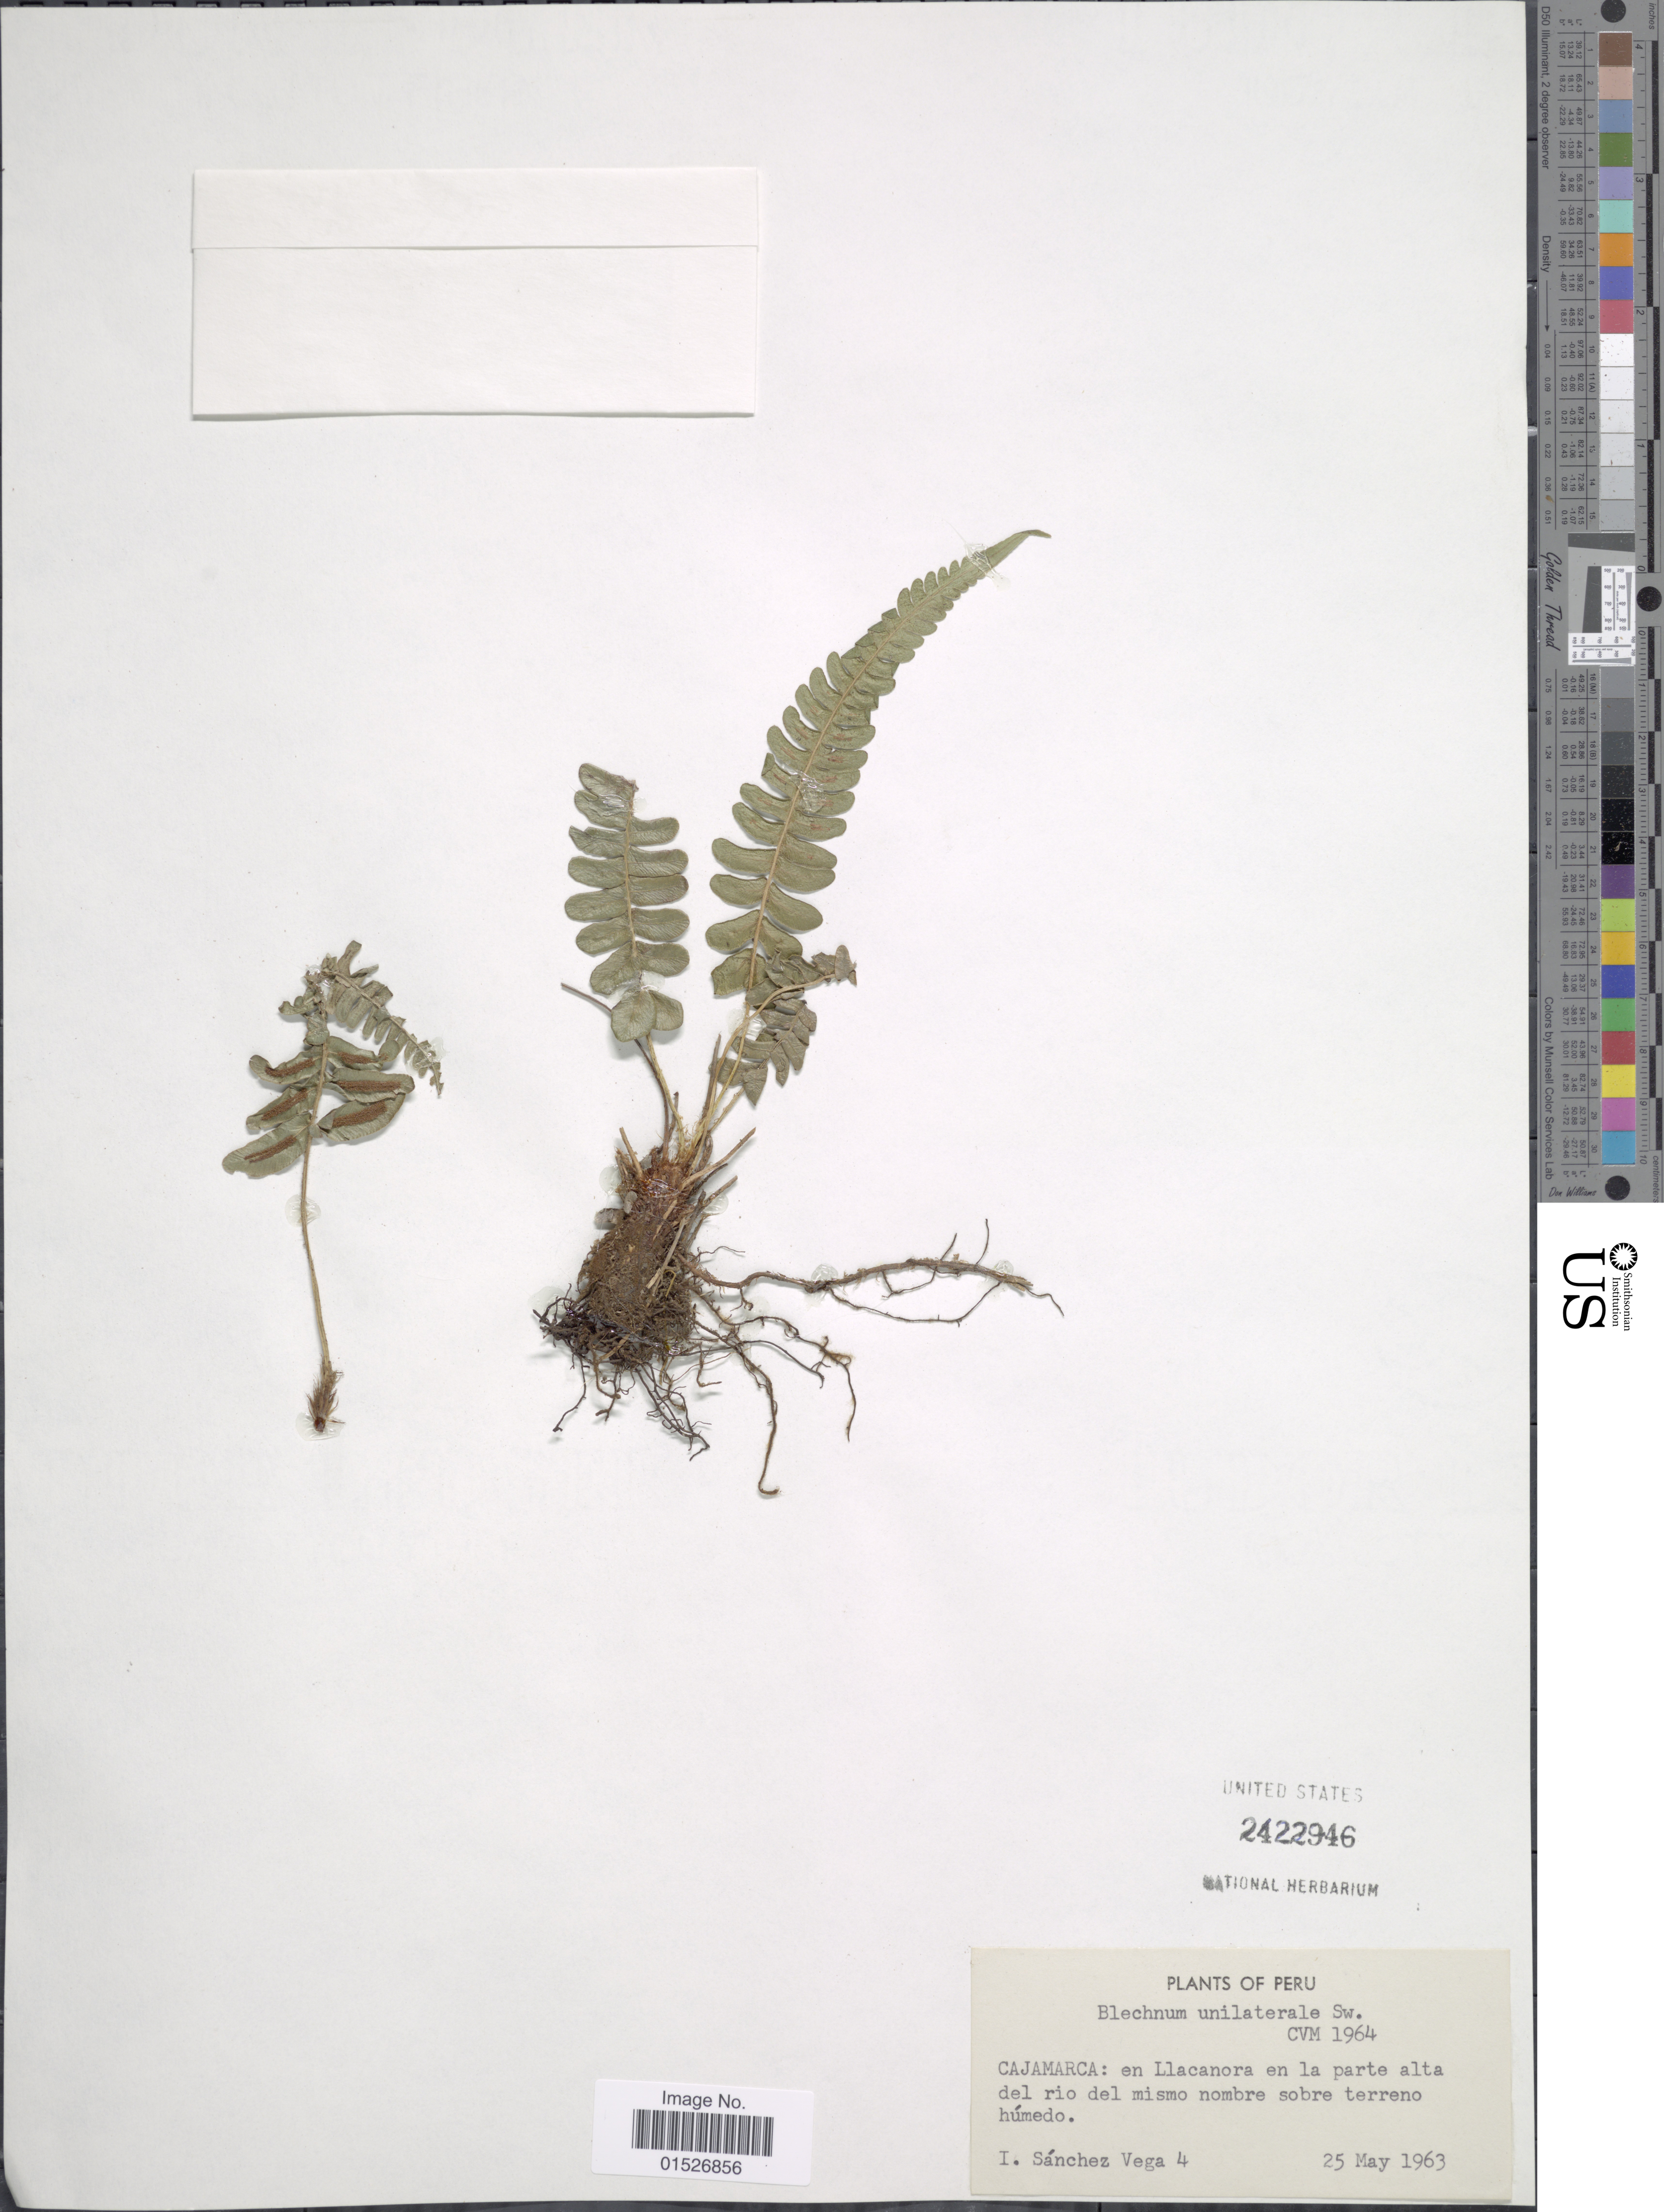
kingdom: Plantae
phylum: Tracheophyta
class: Polypodiopsida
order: Polypodiales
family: Blechnaceae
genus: Blechnum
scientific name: Blechnum polypodioides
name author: Raddi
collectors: I. Sánchez-Vega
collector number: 4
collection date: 1963-05-25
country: Peru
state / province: Cajamarca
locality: Cajamarca: en llacanora en la parte alta del rio del mismo nombre sobre terreno humedo.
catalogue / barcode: US 2422946